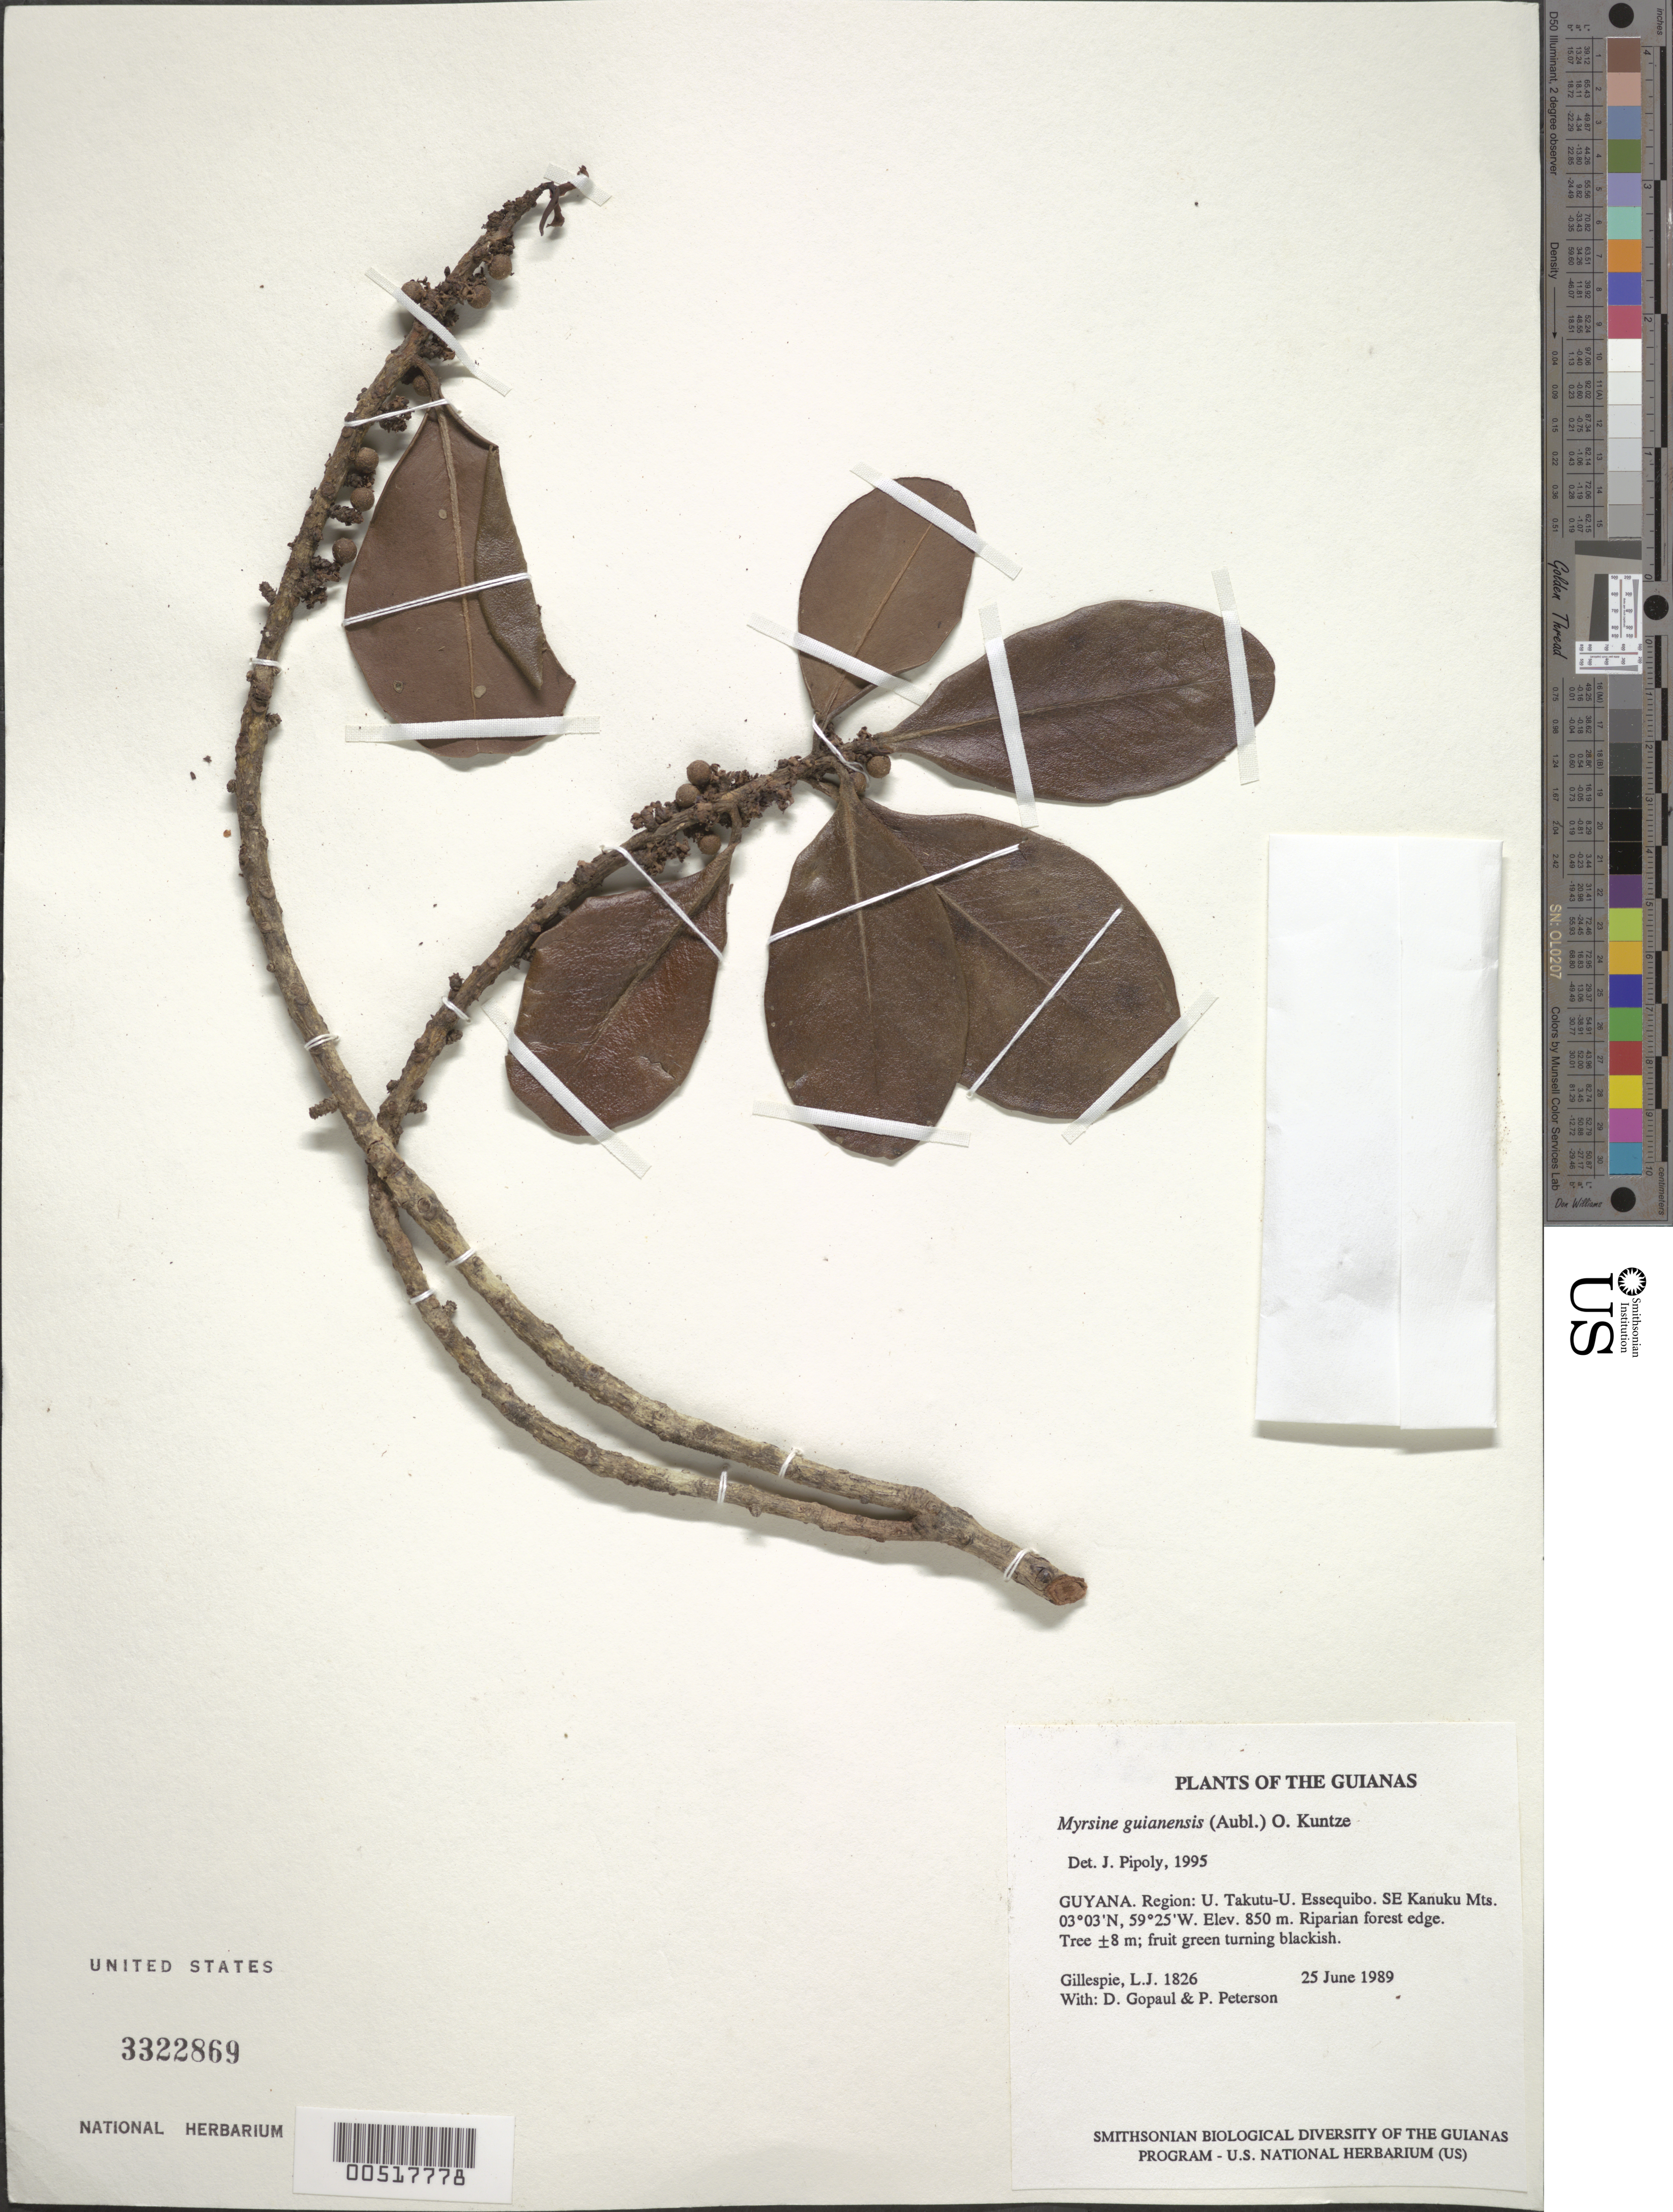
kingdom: Plantae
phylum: Tracheophyta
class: Magnoliopsida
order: Ericales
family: Primulaceae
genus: Myrsine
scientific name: Myrsine guianensis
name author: (Aubl.) Kuntze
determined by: Ricketson, Jon M., (MO), Missouri Botanical Garden (UNITED STATES)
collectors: L. J. Gillespie, D. Gopaul & P. M. Peterson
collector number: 1826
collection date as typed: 25 June 1989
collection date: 1989-06-25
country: Guyana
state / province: U. Takutu-U. Essequibo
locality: SE Kanuku Mts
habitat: Riparian forest edge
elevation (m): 250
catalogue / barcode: US 3322869